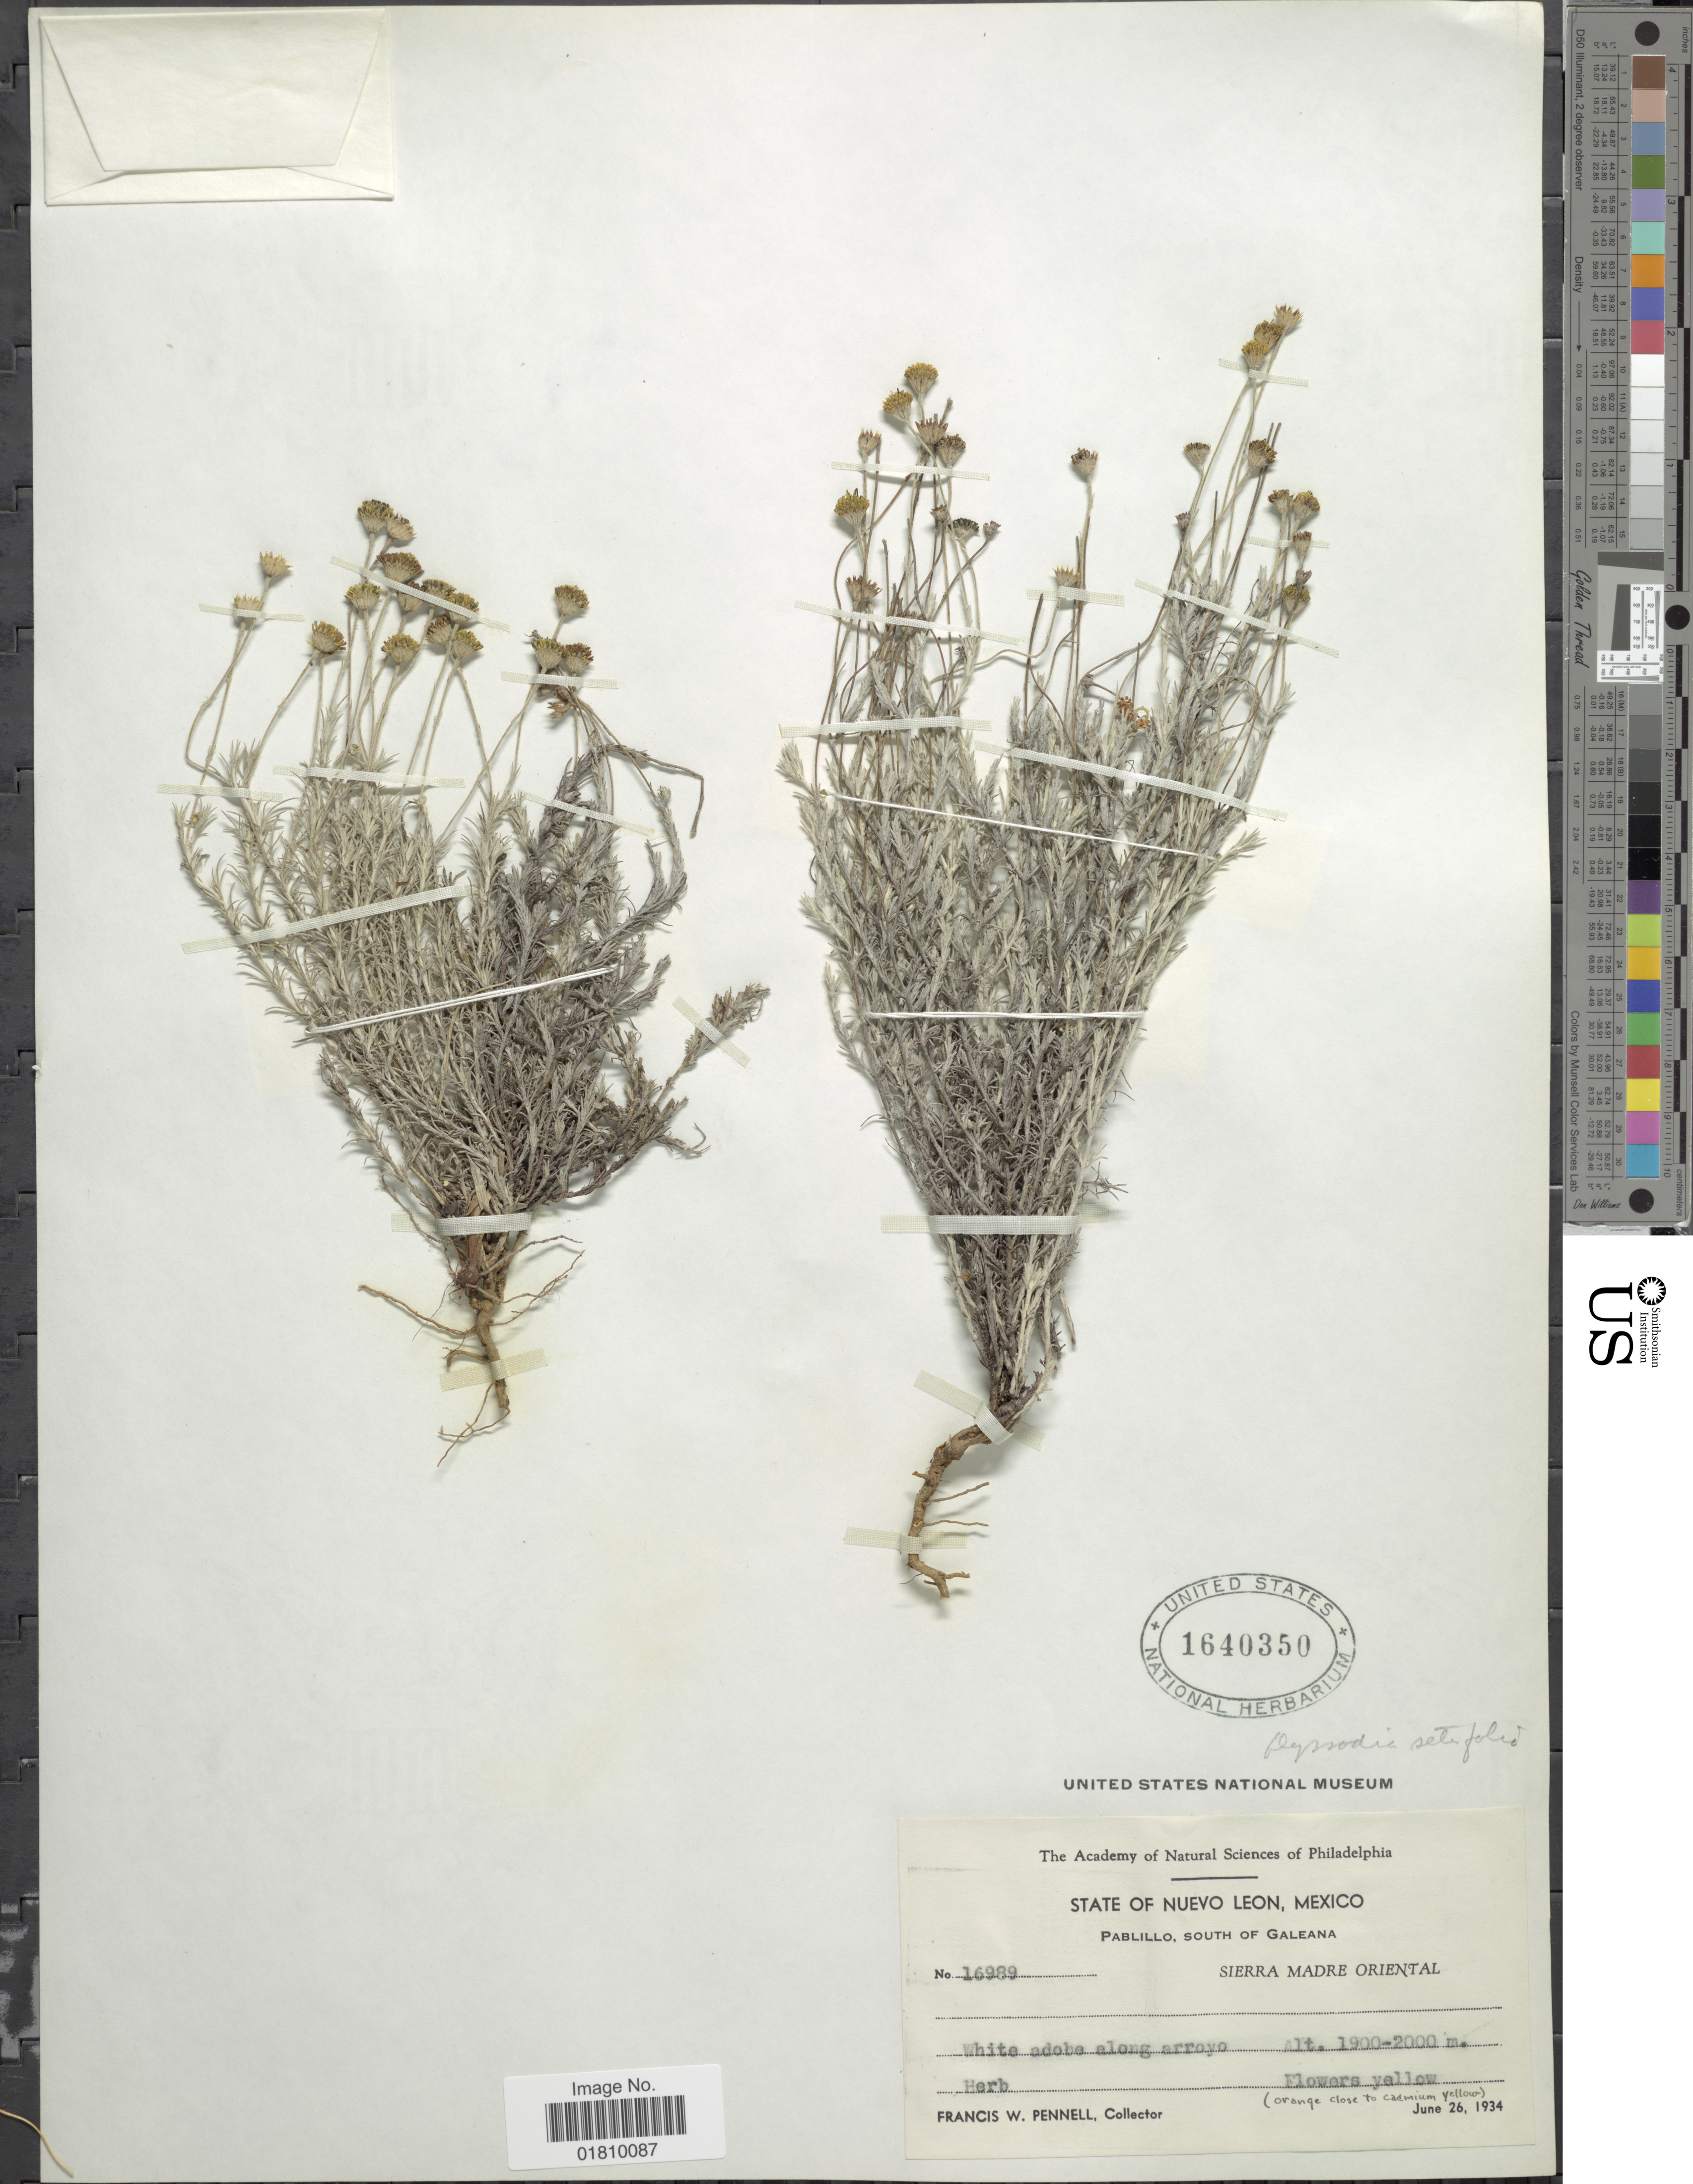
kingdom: Plantae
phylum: Tracheophyta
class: Magnoliopsida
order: Asterales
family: Asteraceae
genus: Thymophylla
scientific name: Thymophylla setifolia var. setifolia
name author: Lag.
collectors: F. W. Pennell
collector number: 16989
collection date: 1934-06-26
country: Mexico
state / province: Nuevo León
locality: Pablillo, South of Galeana, Sierra Madre Oriental, white adobe along arroyo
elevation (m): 1900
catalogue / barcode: US 1640350